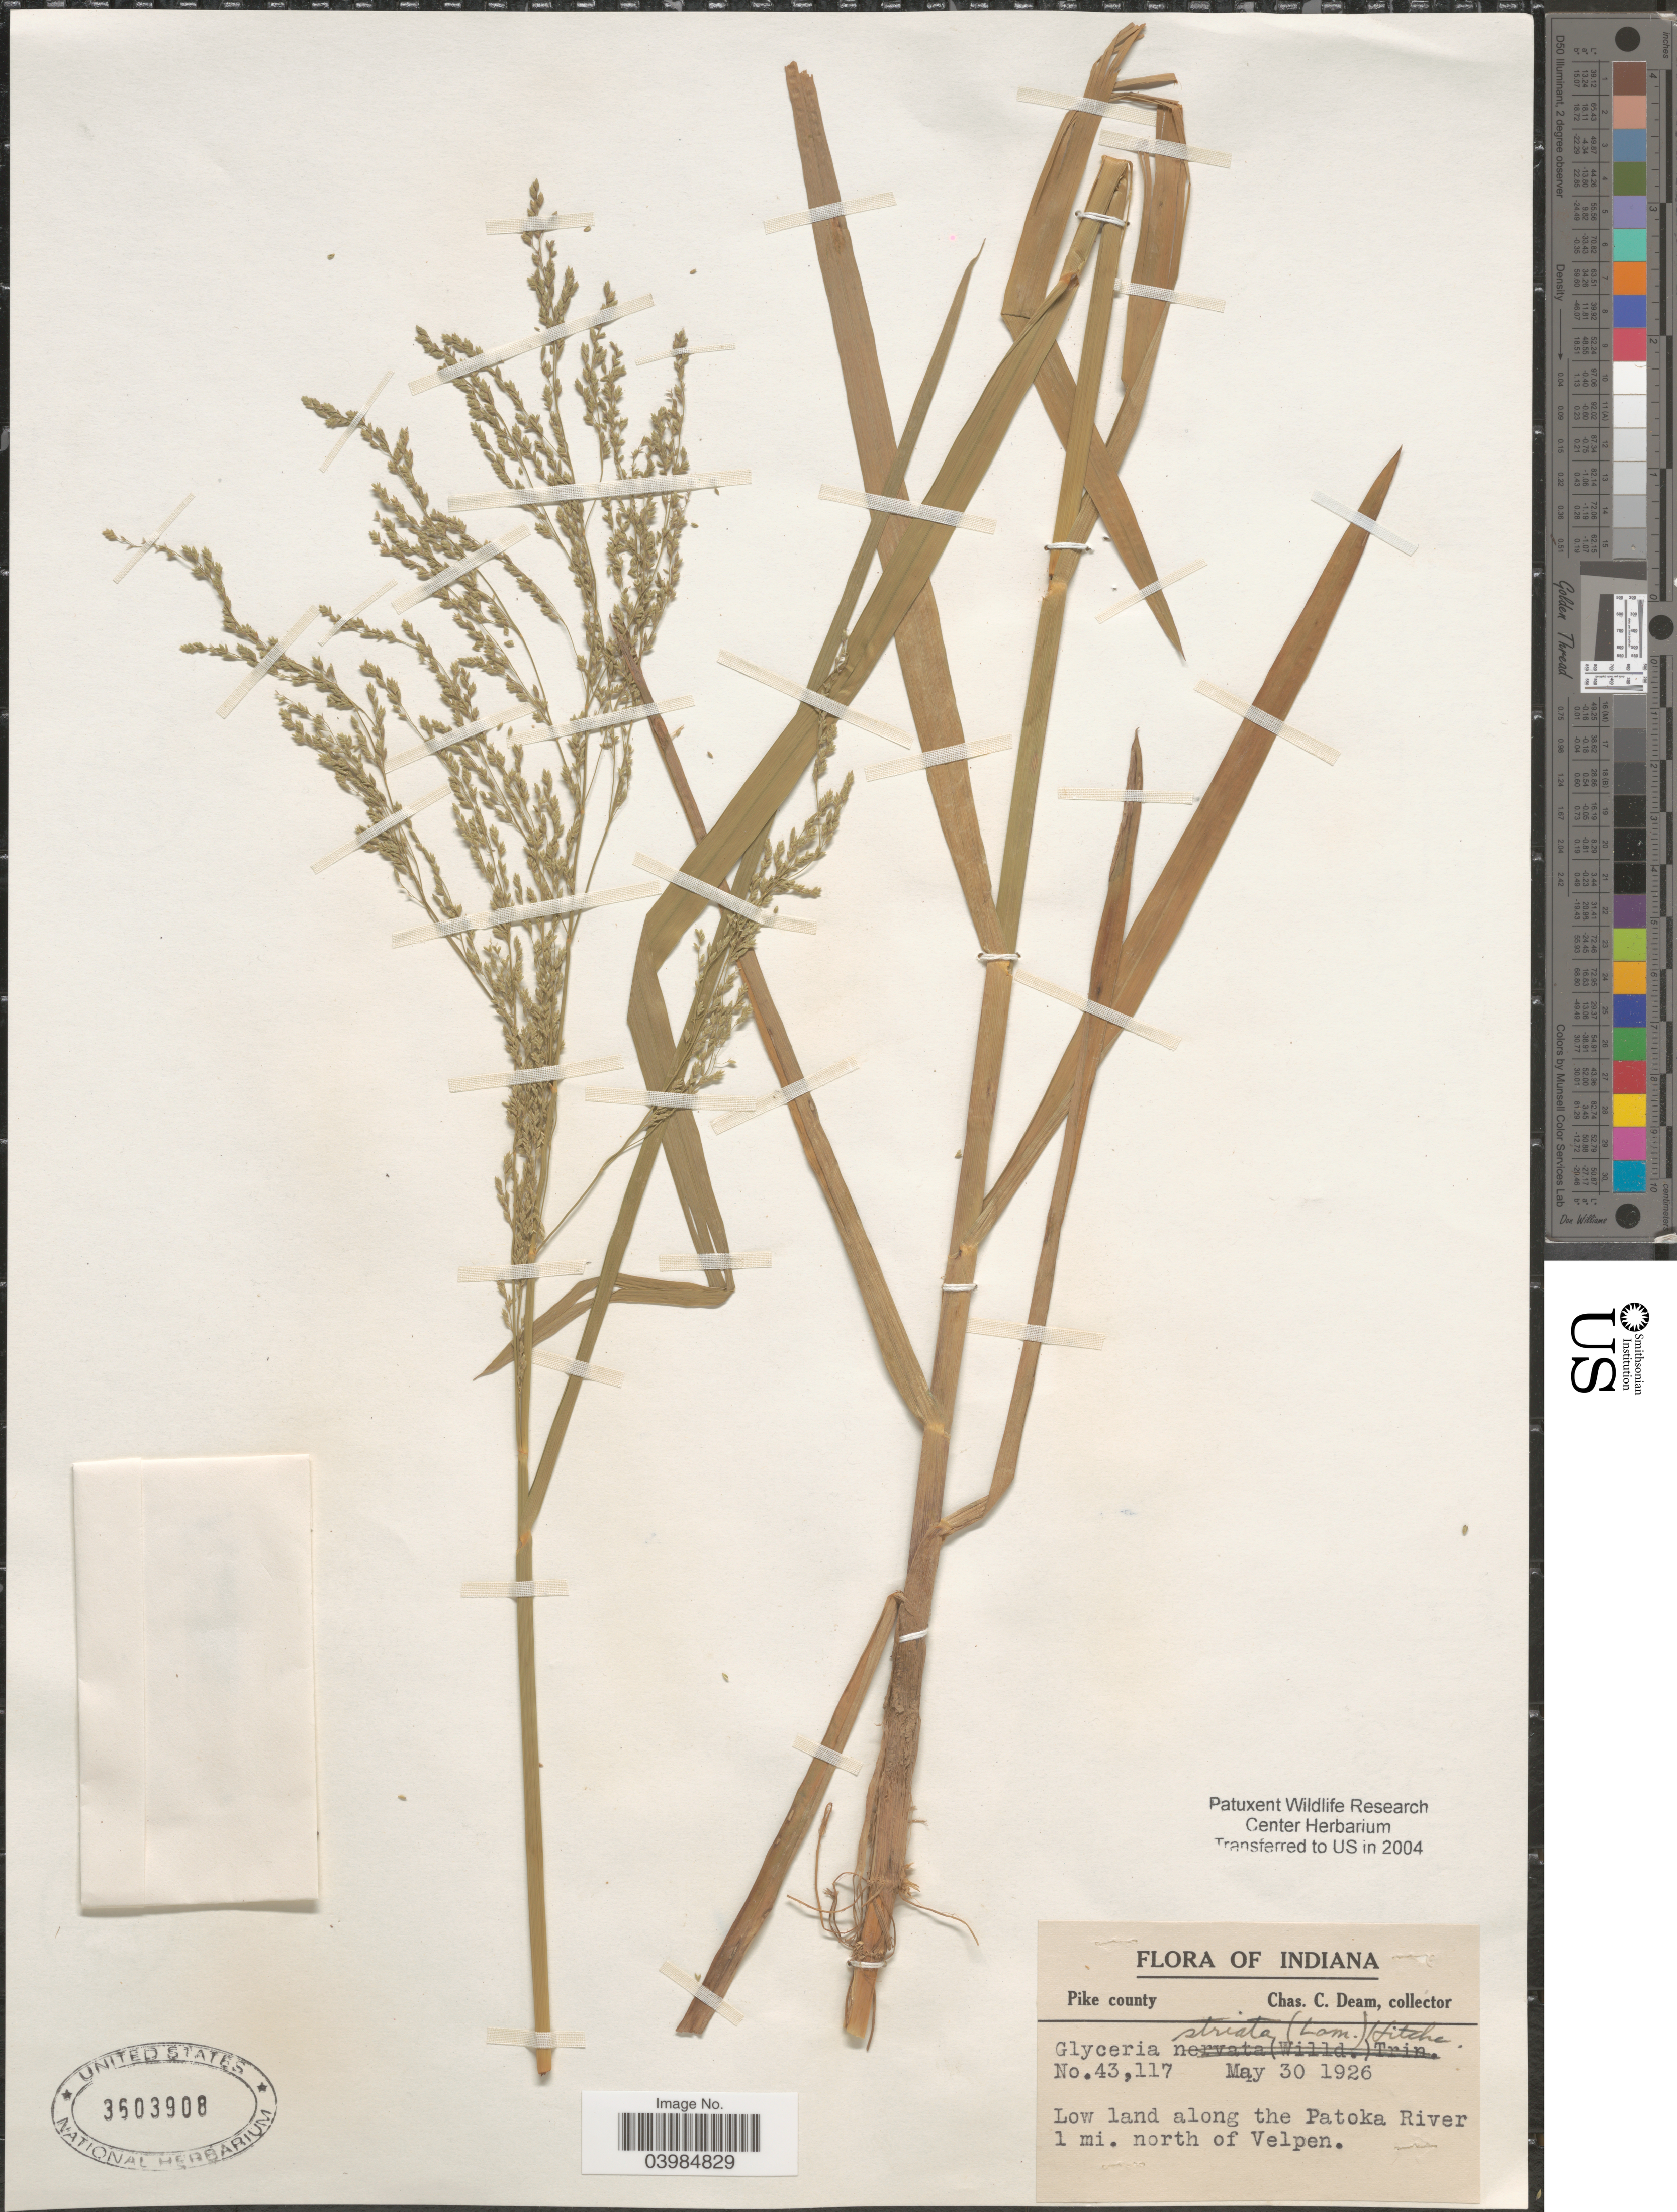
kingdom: Plantae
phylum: Tracheophyta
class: Liliopsida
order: Poales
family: Poaceae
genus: Glyceria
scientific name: Glyceria striata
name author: (Lam.) Hitchc.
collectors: C. C. Deam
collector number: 43117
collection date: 1926-05-30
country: United States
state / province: Indiana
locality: Pike County. Low land along the Patoka River 1 mi. north of Velpen.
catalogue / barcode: US 3603908